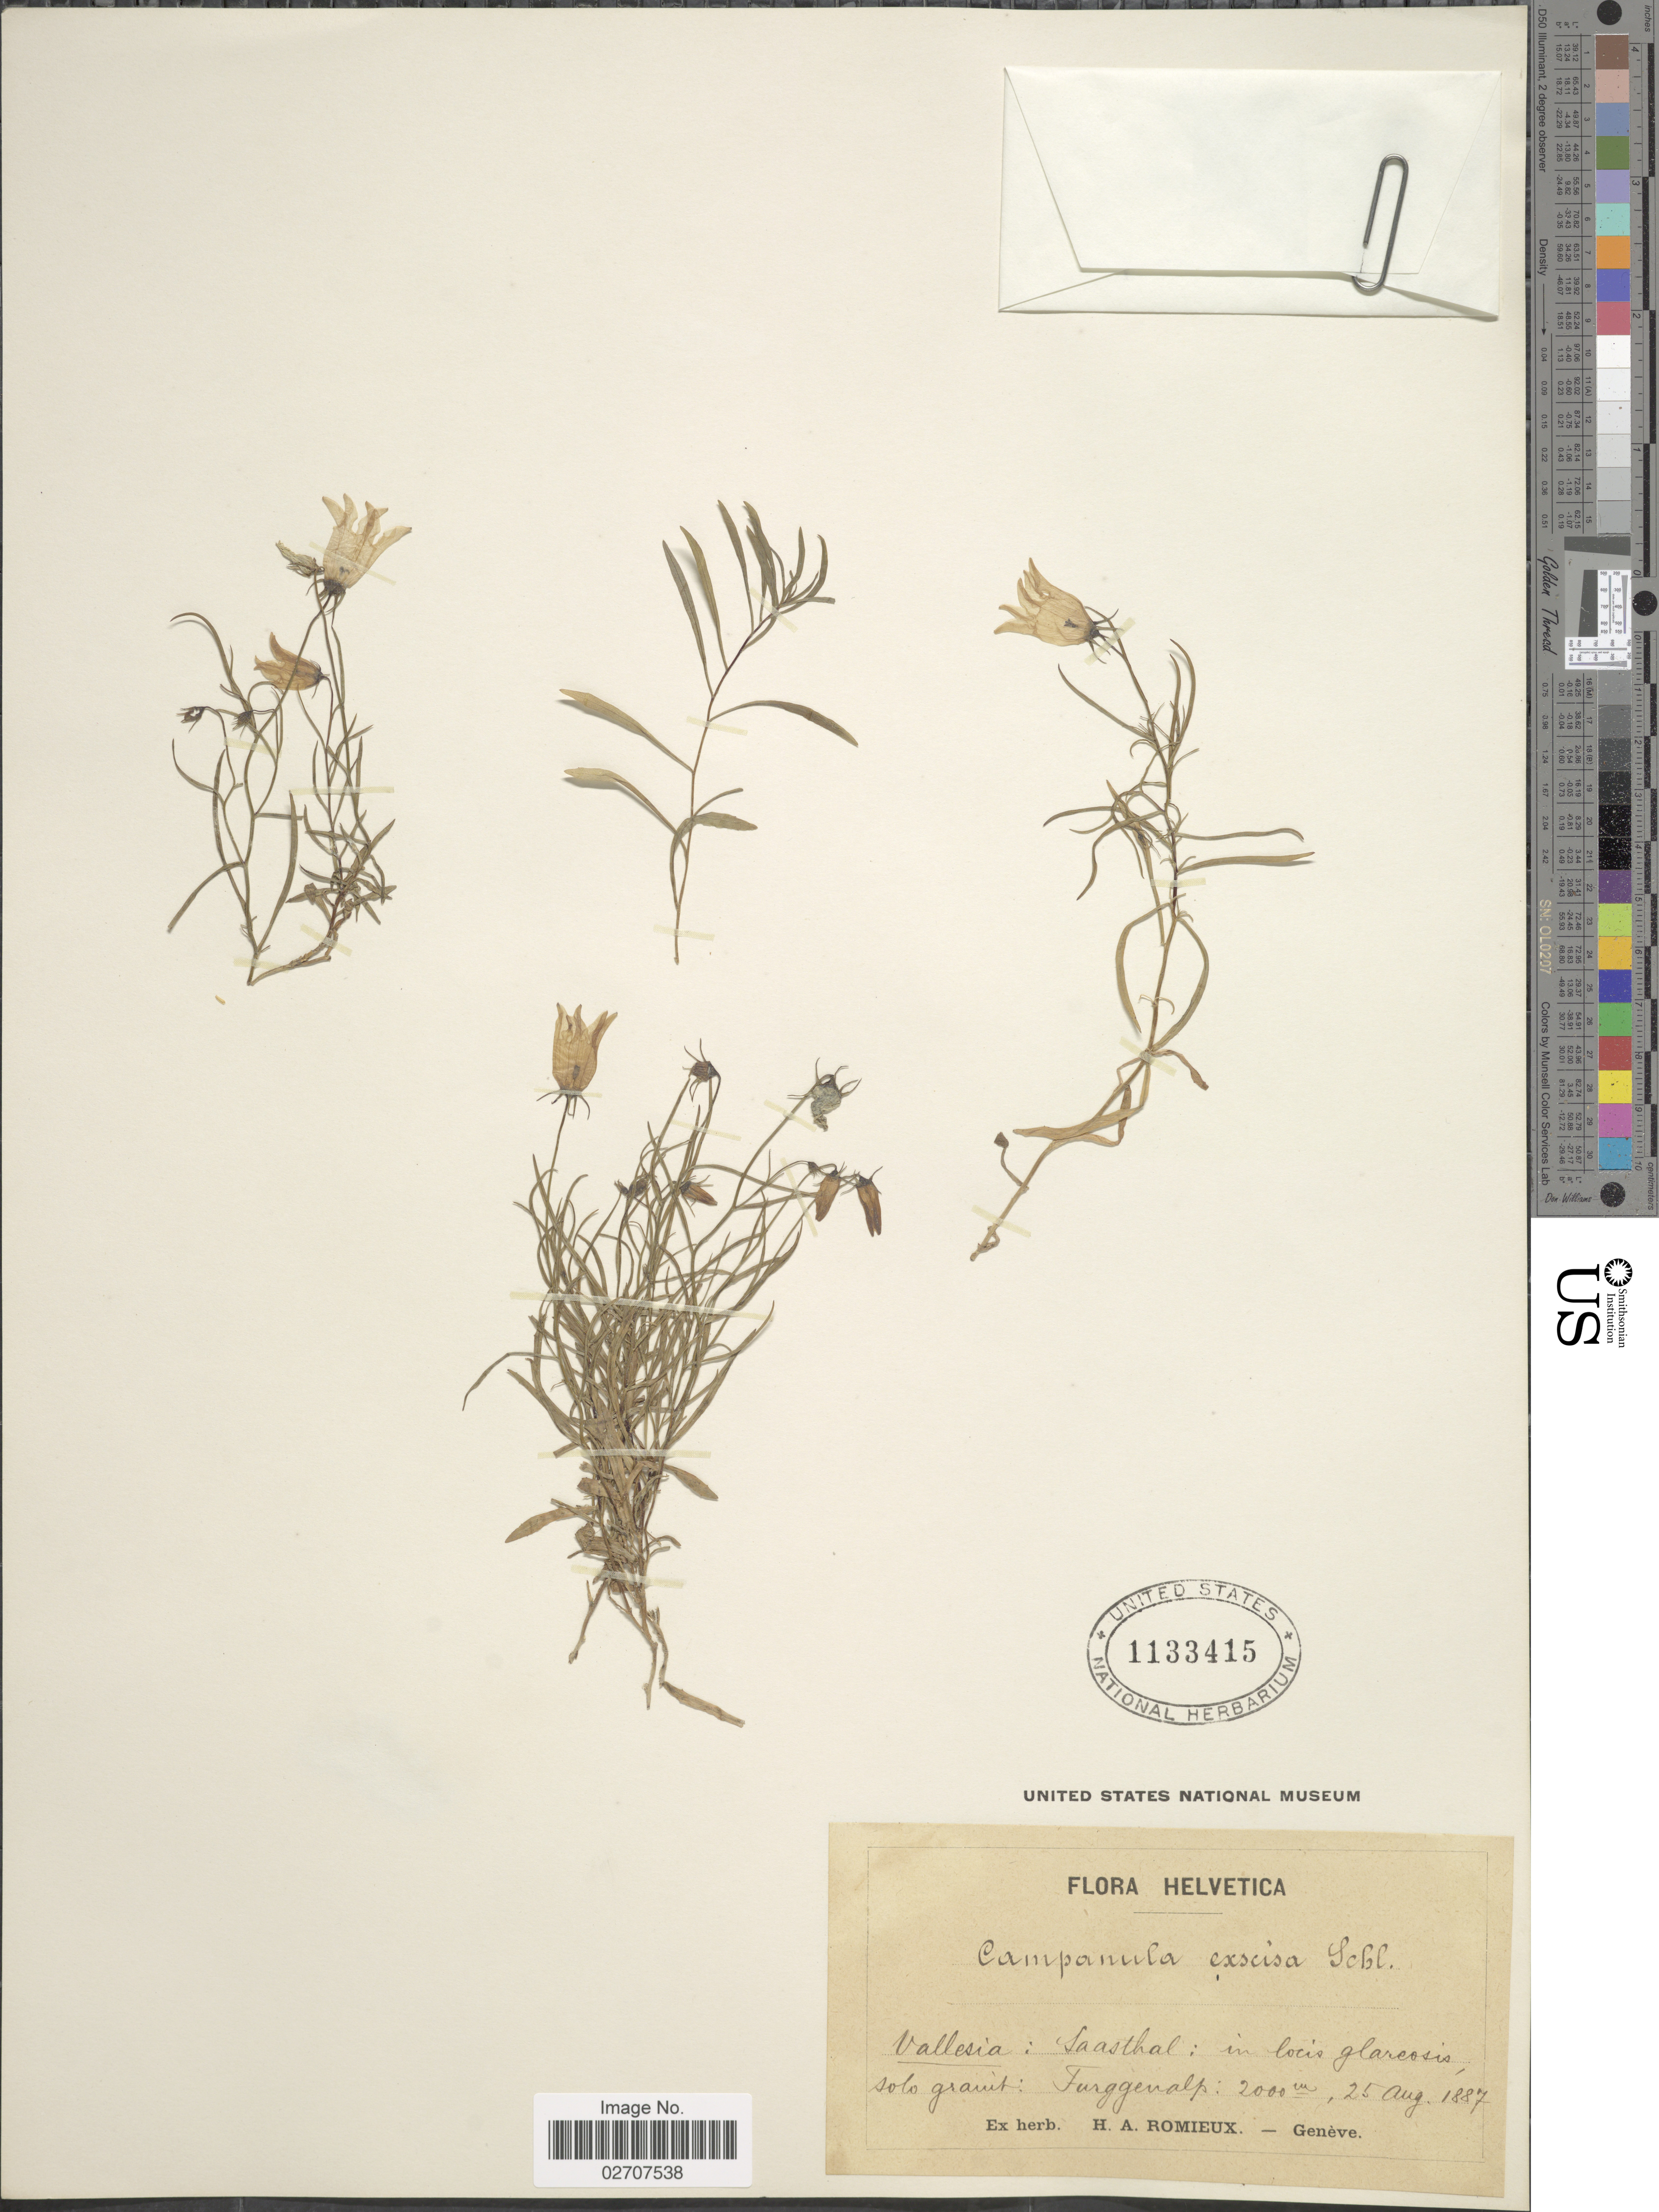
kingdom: Plantae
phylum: Tracheophyta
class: Magnoliopsida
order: Asterales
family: Campanulaceae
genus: Campanula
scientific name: Campanula excisa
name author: Schleich.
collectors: Ex herb. H. A. Romieux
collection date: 1887-08-25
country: Switzerland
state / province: Valais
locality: Helvetica. Vallesia: Saasthal: Furggenalp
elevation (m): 2000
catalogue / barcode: US 1133415